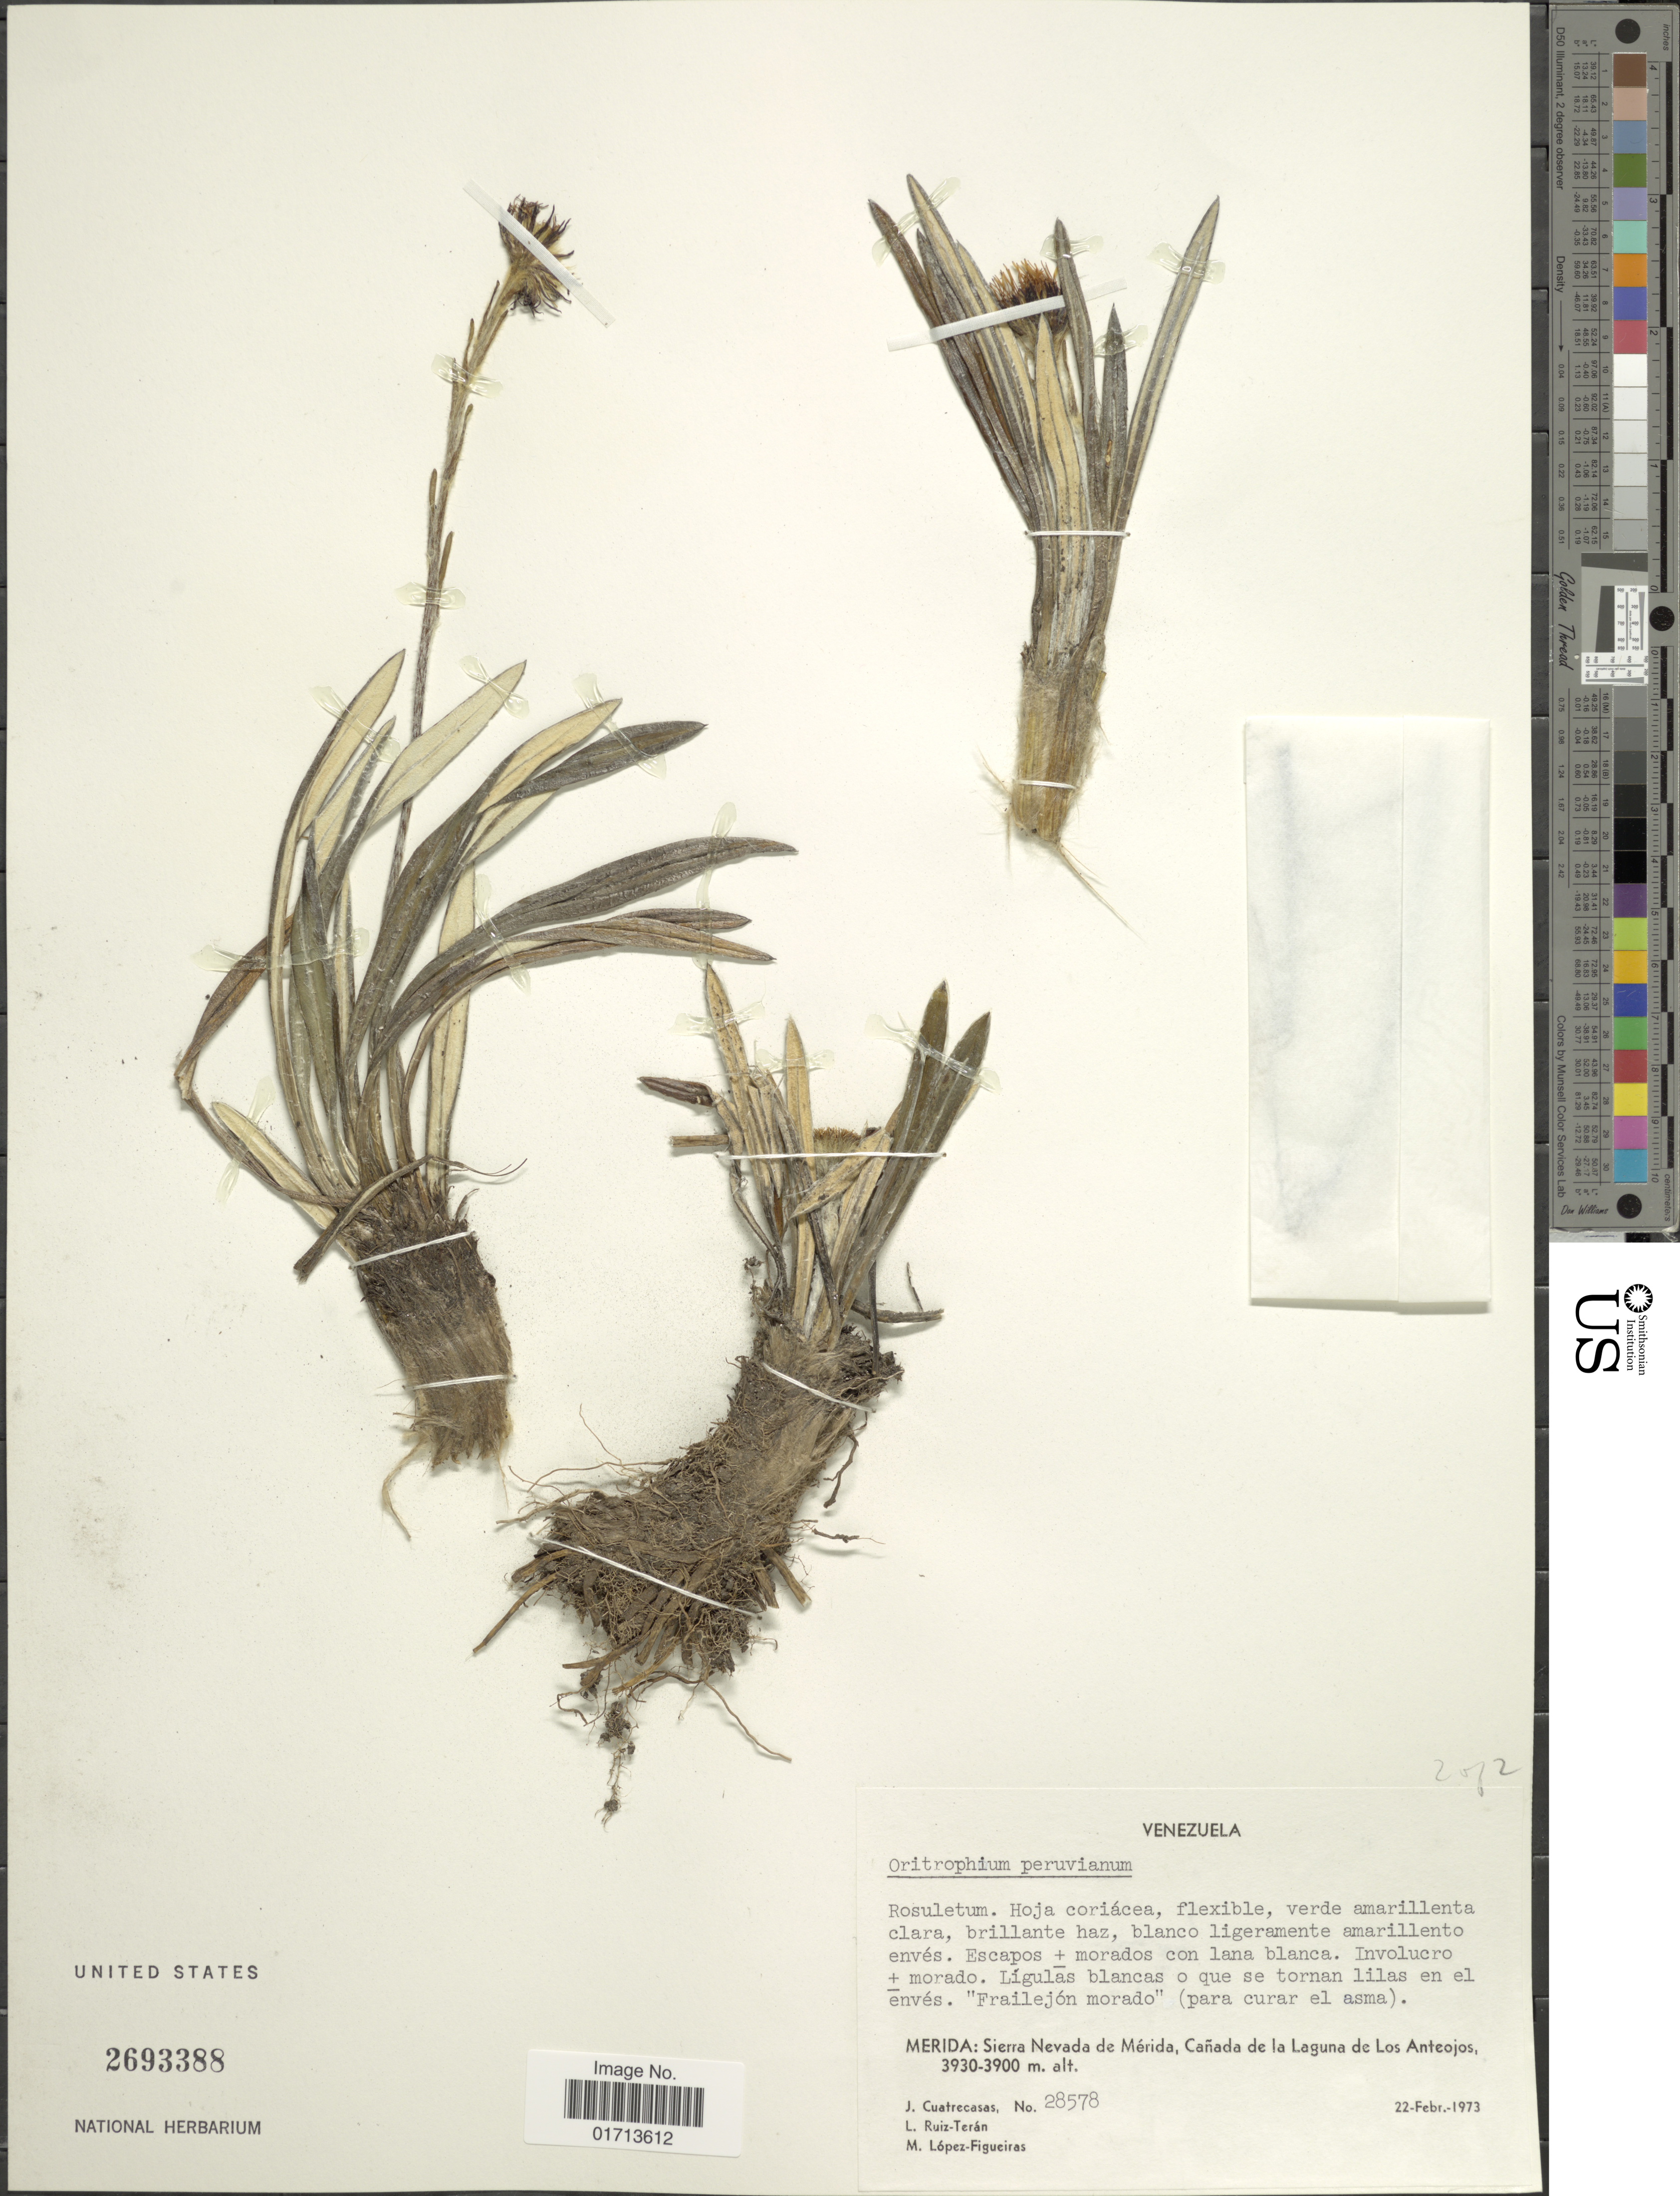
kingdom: Plantae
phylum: Tracheophyta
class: Magnoliopsida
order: Asterales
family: Asteraceae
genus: Oritrophium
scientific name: Oritrophium peruvianum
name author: (Lam.) Cuatrec.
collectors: J. Cuatrecasas, L. E. Ruíz-Terán & M. Lopéz-F.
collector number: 28578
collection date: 1973-02-22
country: Venezuela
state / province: Mérida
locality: Sierra Nevada de Merida, Canada de la Laguna de los Anteojos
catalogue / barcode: US 2693388